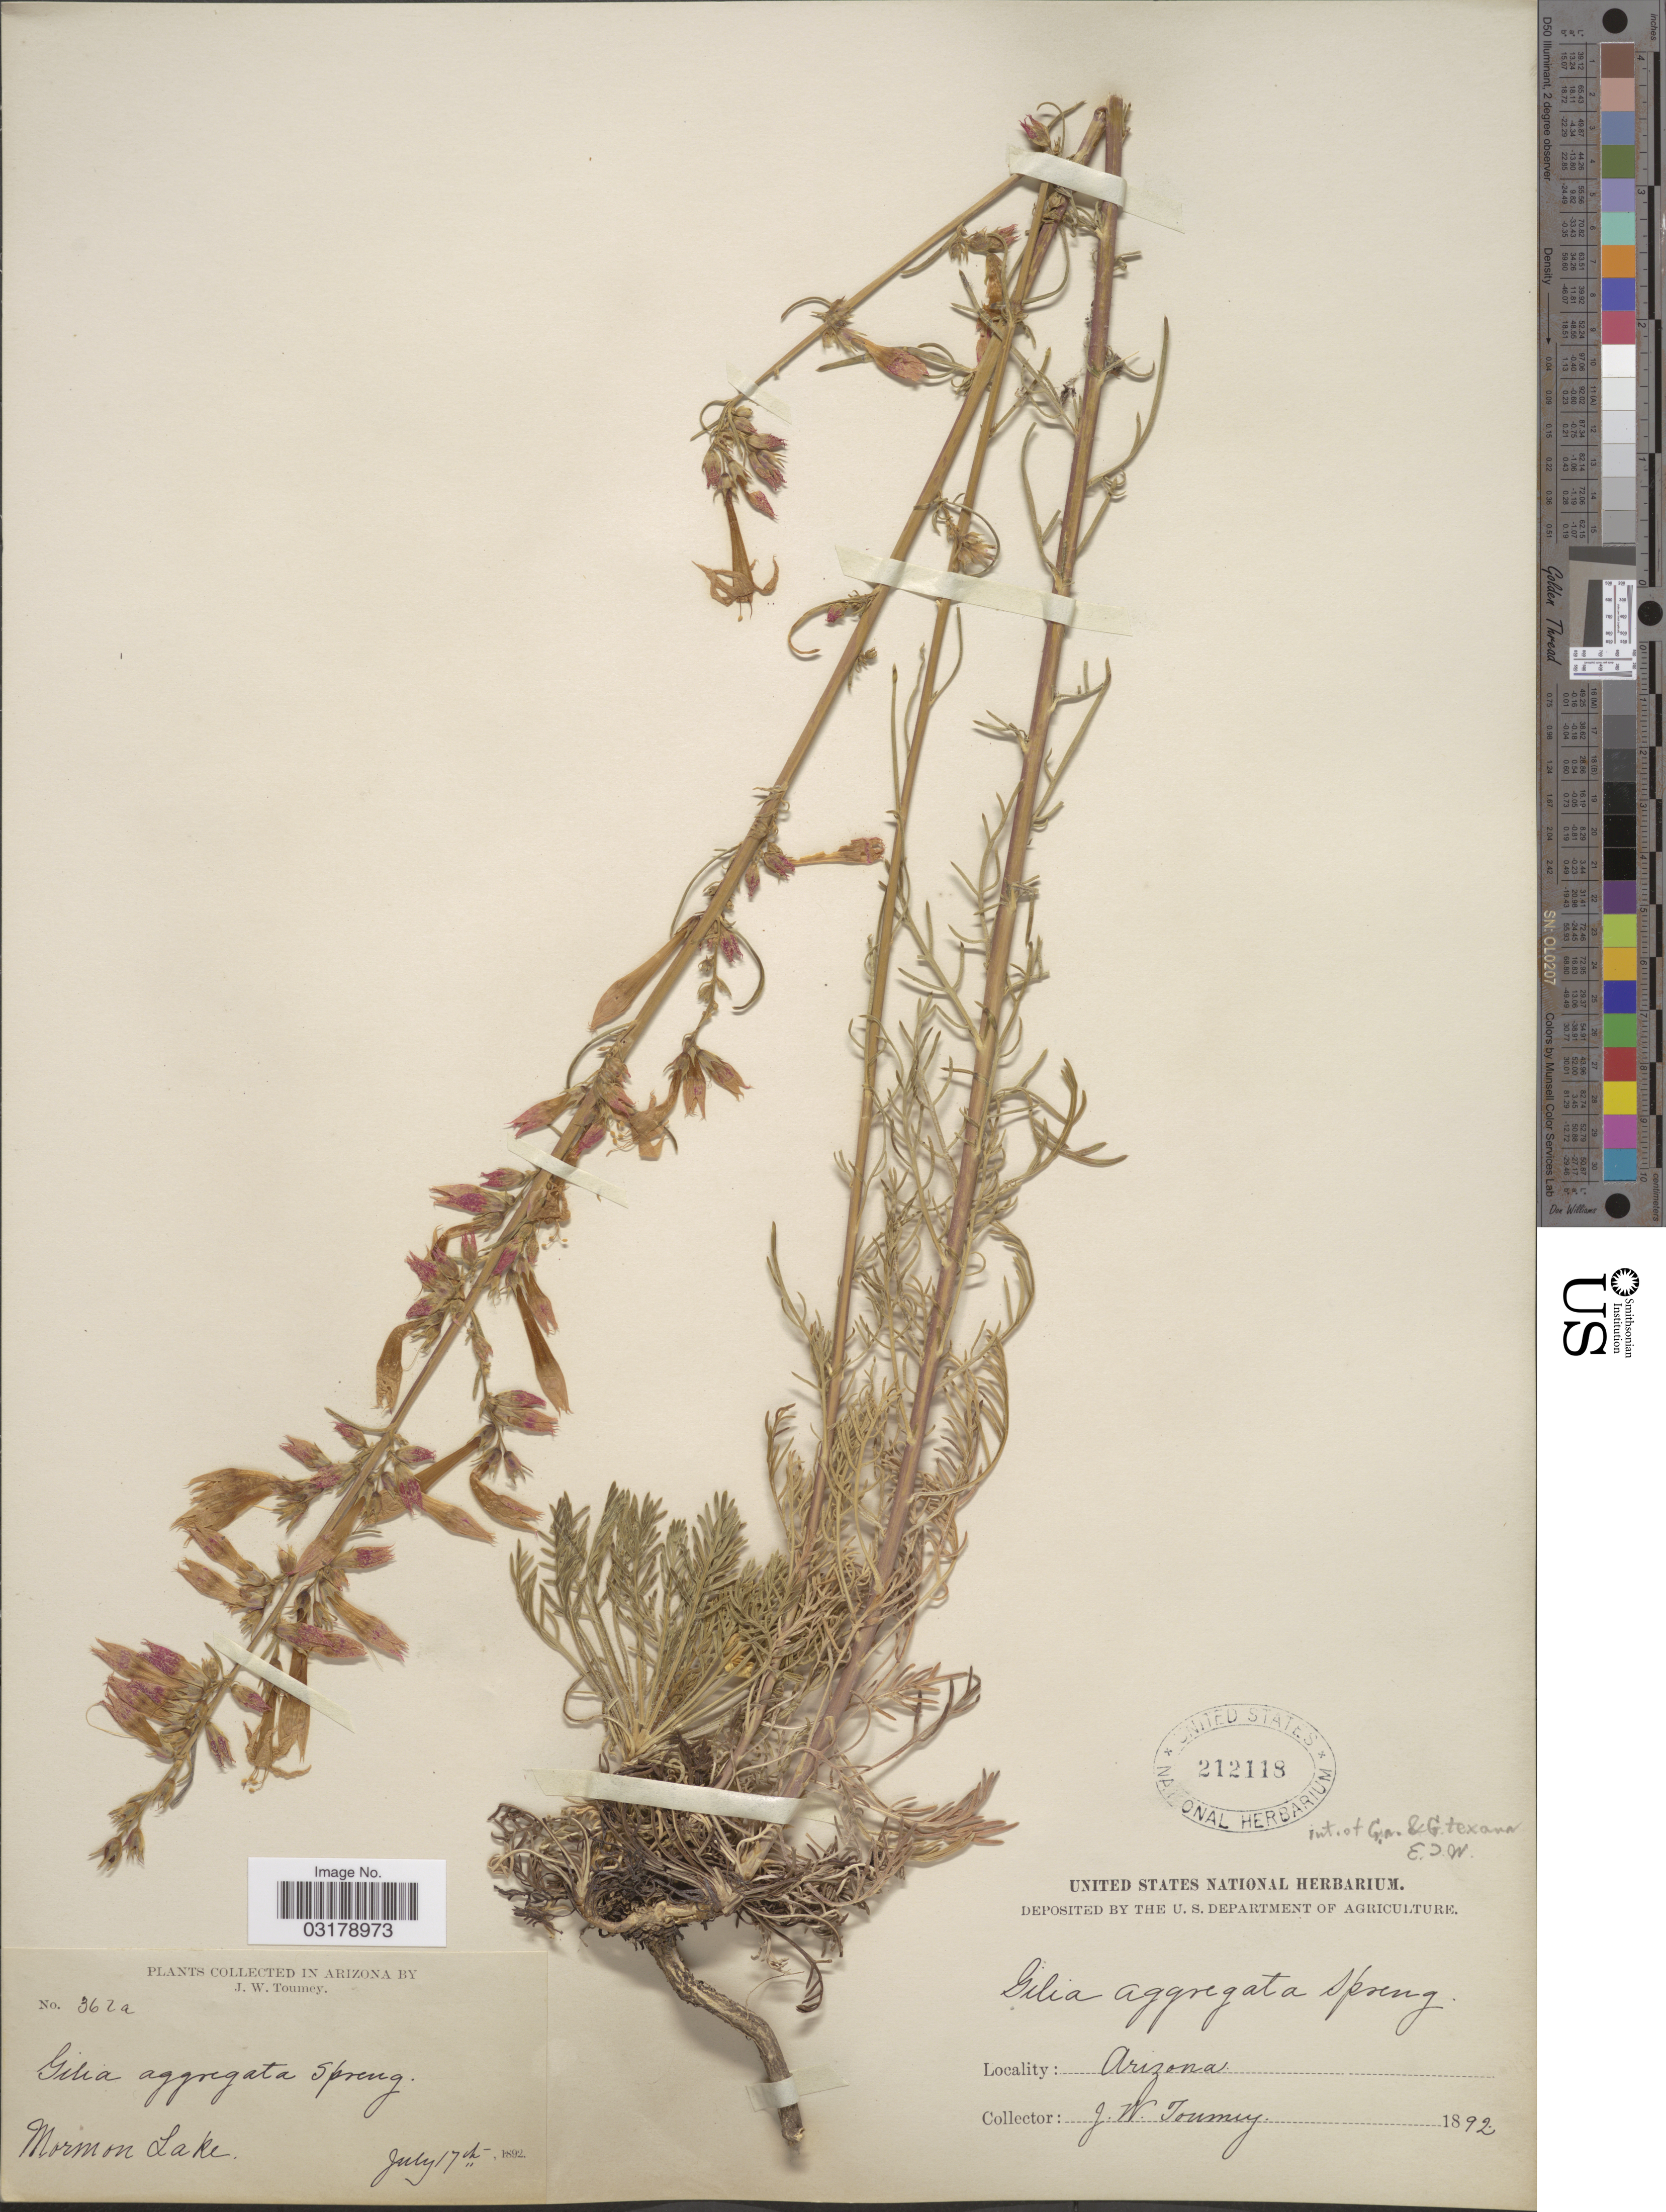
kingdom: Plantae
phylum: Tracheophyta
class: Magnoliopsida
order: Ericales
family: Polemoniaceae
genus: Ipomopsis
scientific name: Ipomopsis aggregata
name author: (Pursh) V.E. Grant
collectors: J. W. Toumey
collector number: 362a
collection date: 1892-07-17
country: United States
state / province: Arizona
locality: Mormon Lake.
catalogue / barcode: US 212118